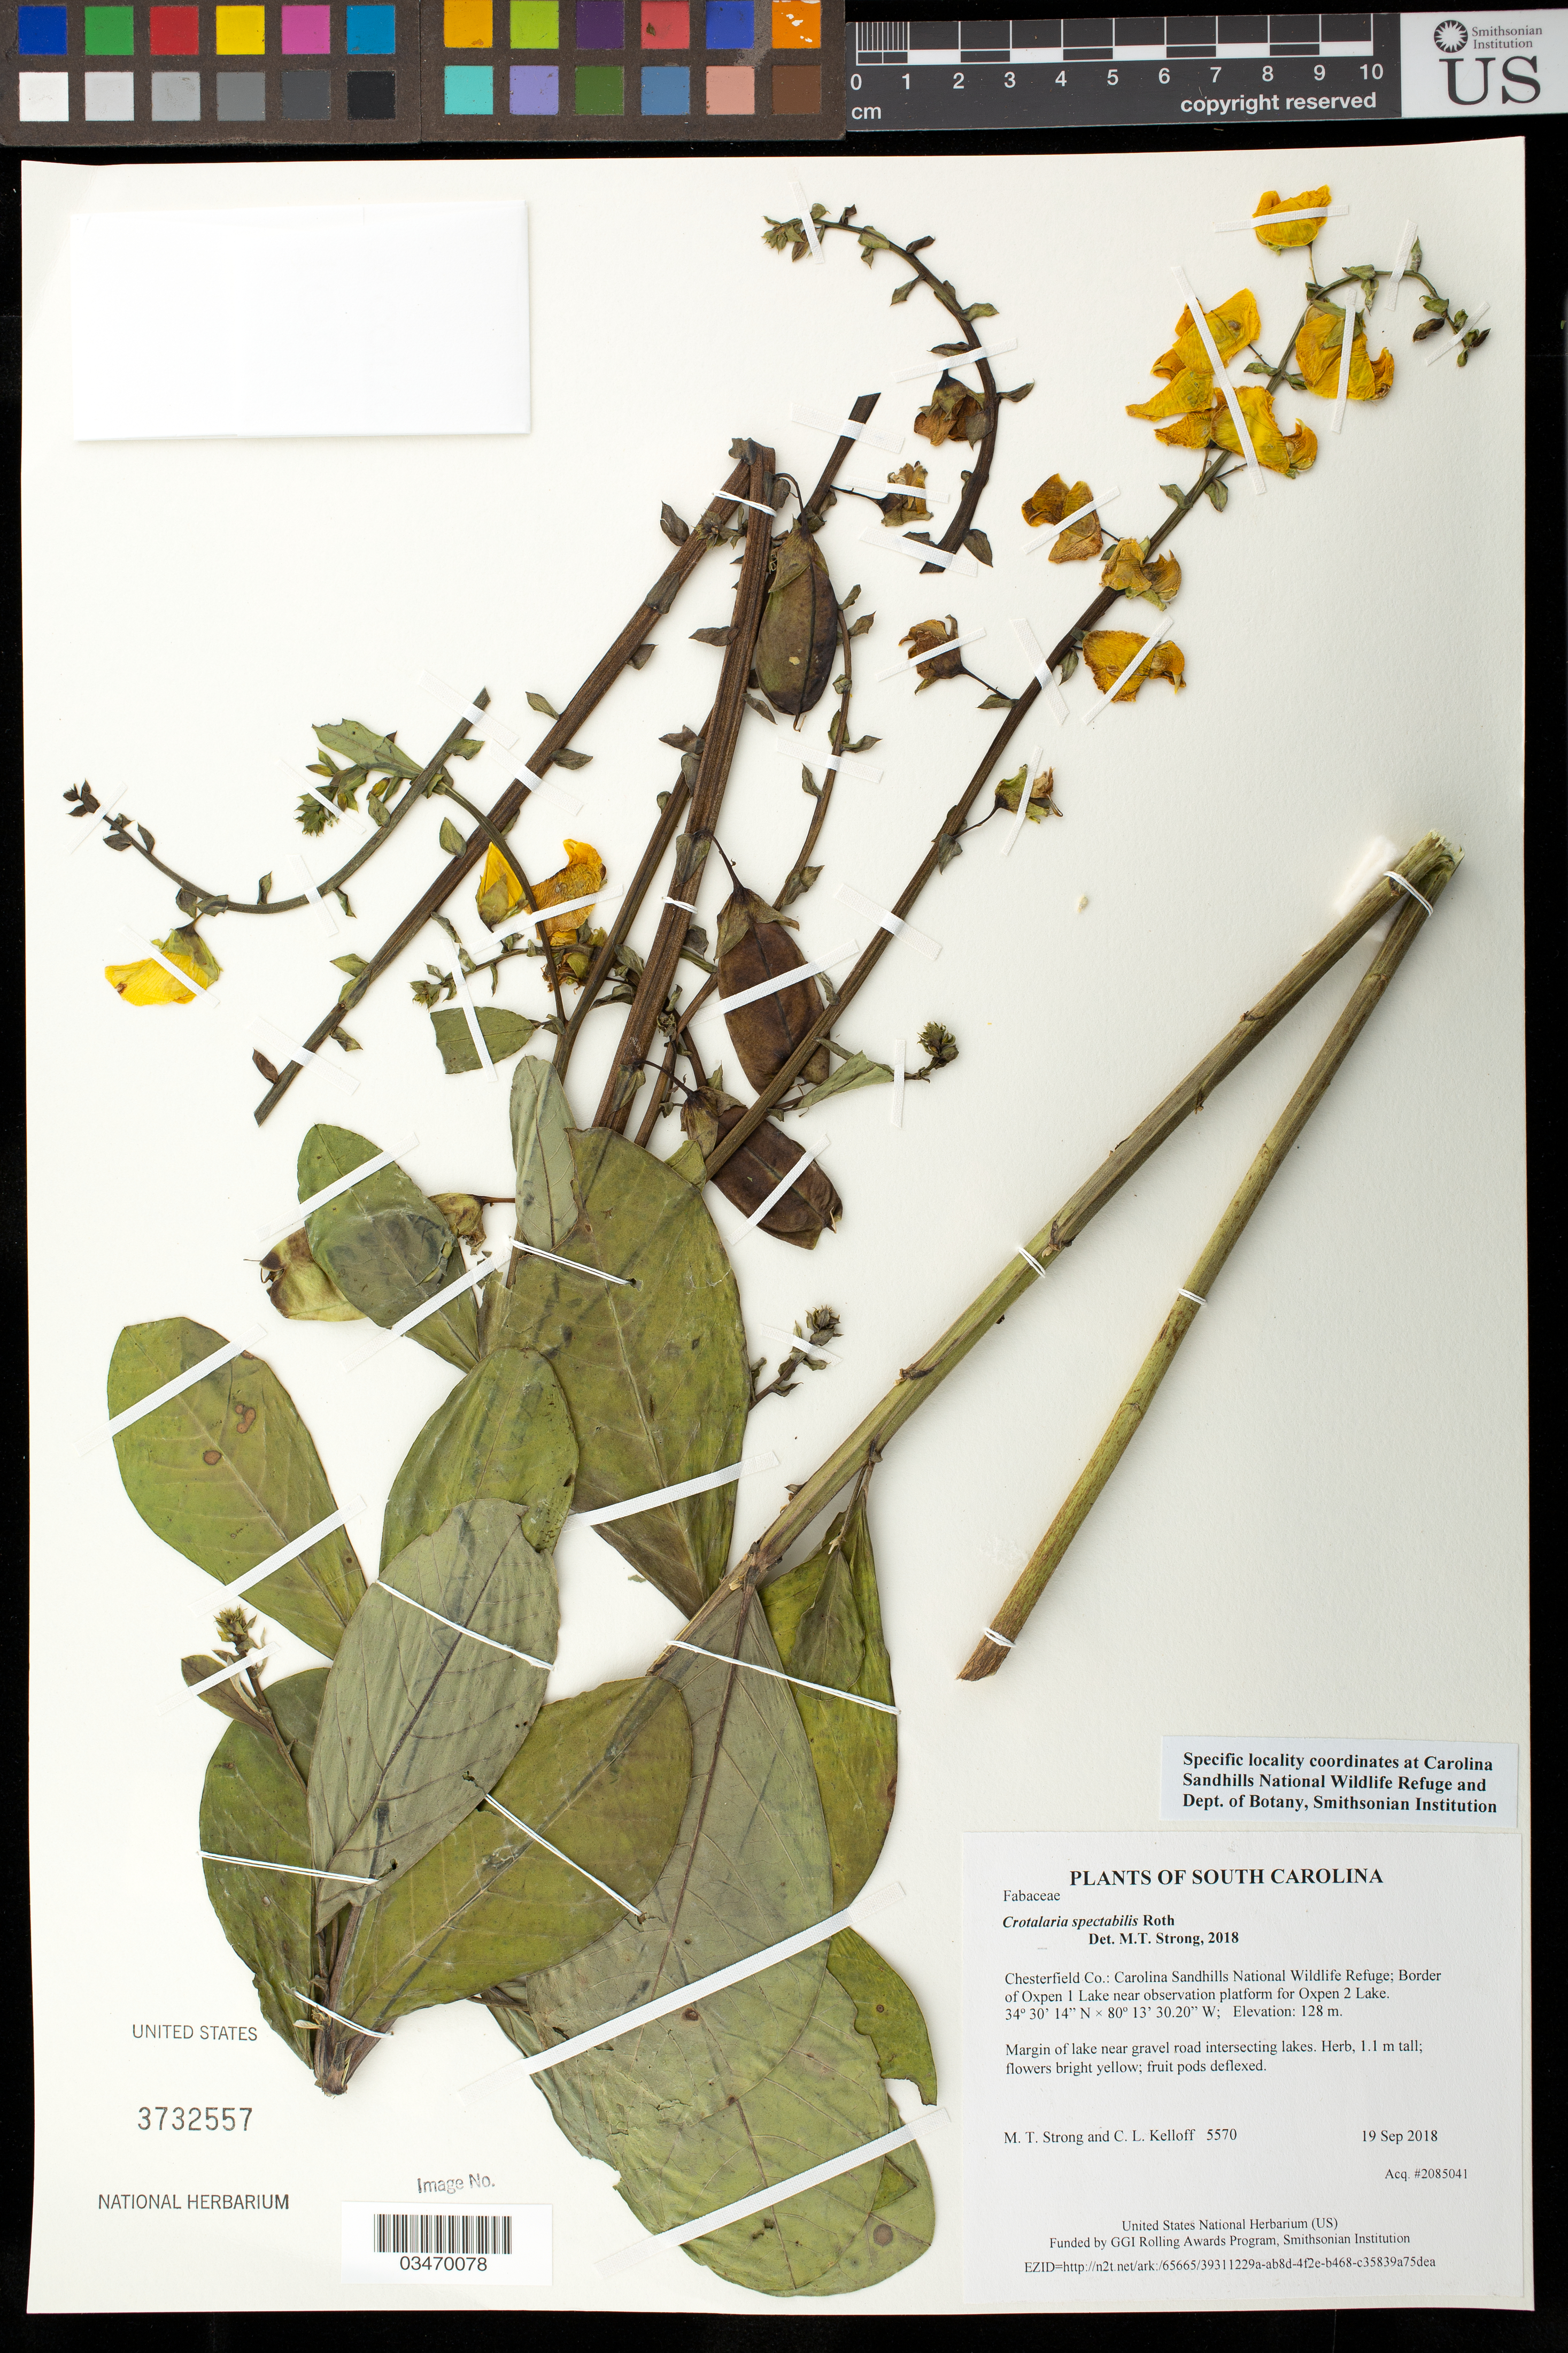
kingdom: Plantae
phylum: Tracheophyta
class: Magnoliopsida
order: Fabales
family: Fabaceae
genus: Crotalaria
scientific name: Crotalaria spectabilis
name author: Roth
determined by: Strong, M. T., (US), Smithsonian Institution - National Museum of Natural History (UNITED STATES)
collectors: M. T. Strong & C. L. Kelloff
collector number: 5570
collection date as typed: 19 Sep 2018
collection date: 2018-09-19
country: United States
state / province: South Carolina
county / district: Chesterfield Co.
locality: Carolina Sandhills National Wildlife Refuge; Border of Oxpen 1 Lake near observation platform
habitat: Sandy/grassy uplands bordering gravel road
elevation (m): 128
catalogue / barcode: US 3732557